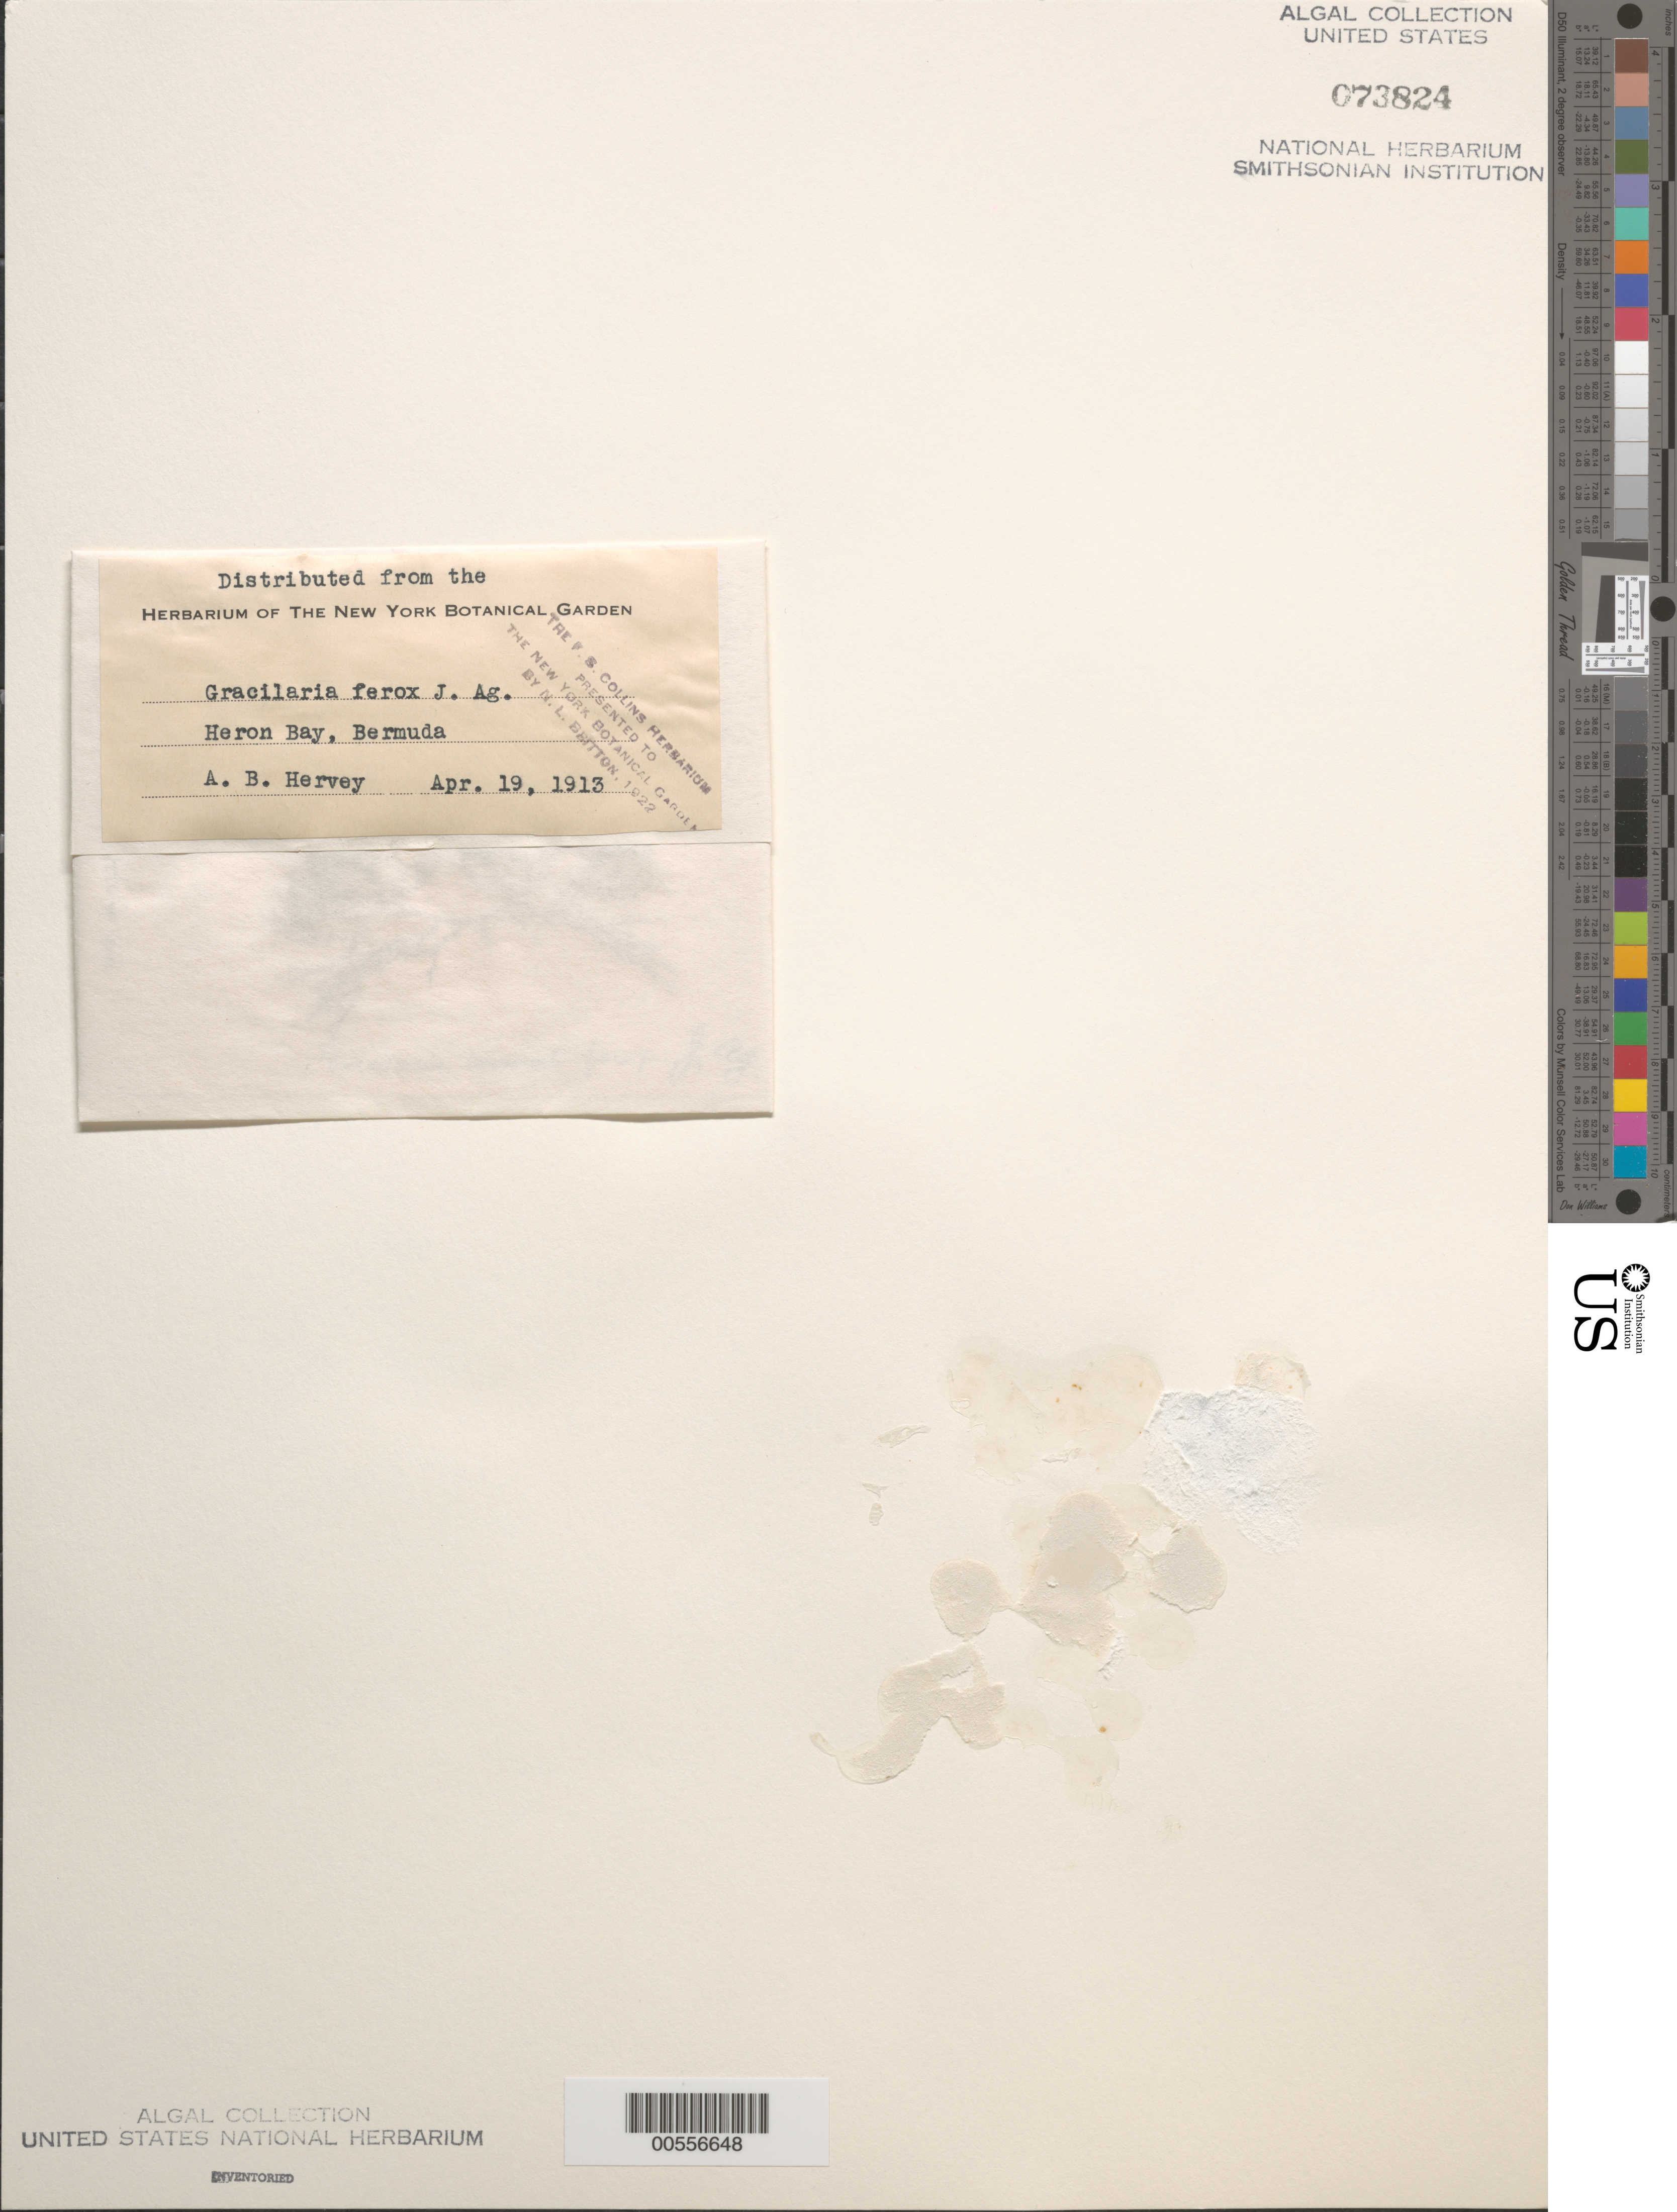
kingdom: Plantae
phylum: Rhodophyta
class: Florideophyceae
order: Gracilariales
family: Gracilariaceae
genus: Gracilaria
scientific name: Gracilaria ferox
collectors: A. B. Hervey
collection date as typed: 19 Apr 1913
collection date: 1913-04-19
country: Bermuda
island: Bermuda Island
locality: Heron Bay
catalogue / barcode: US 73824